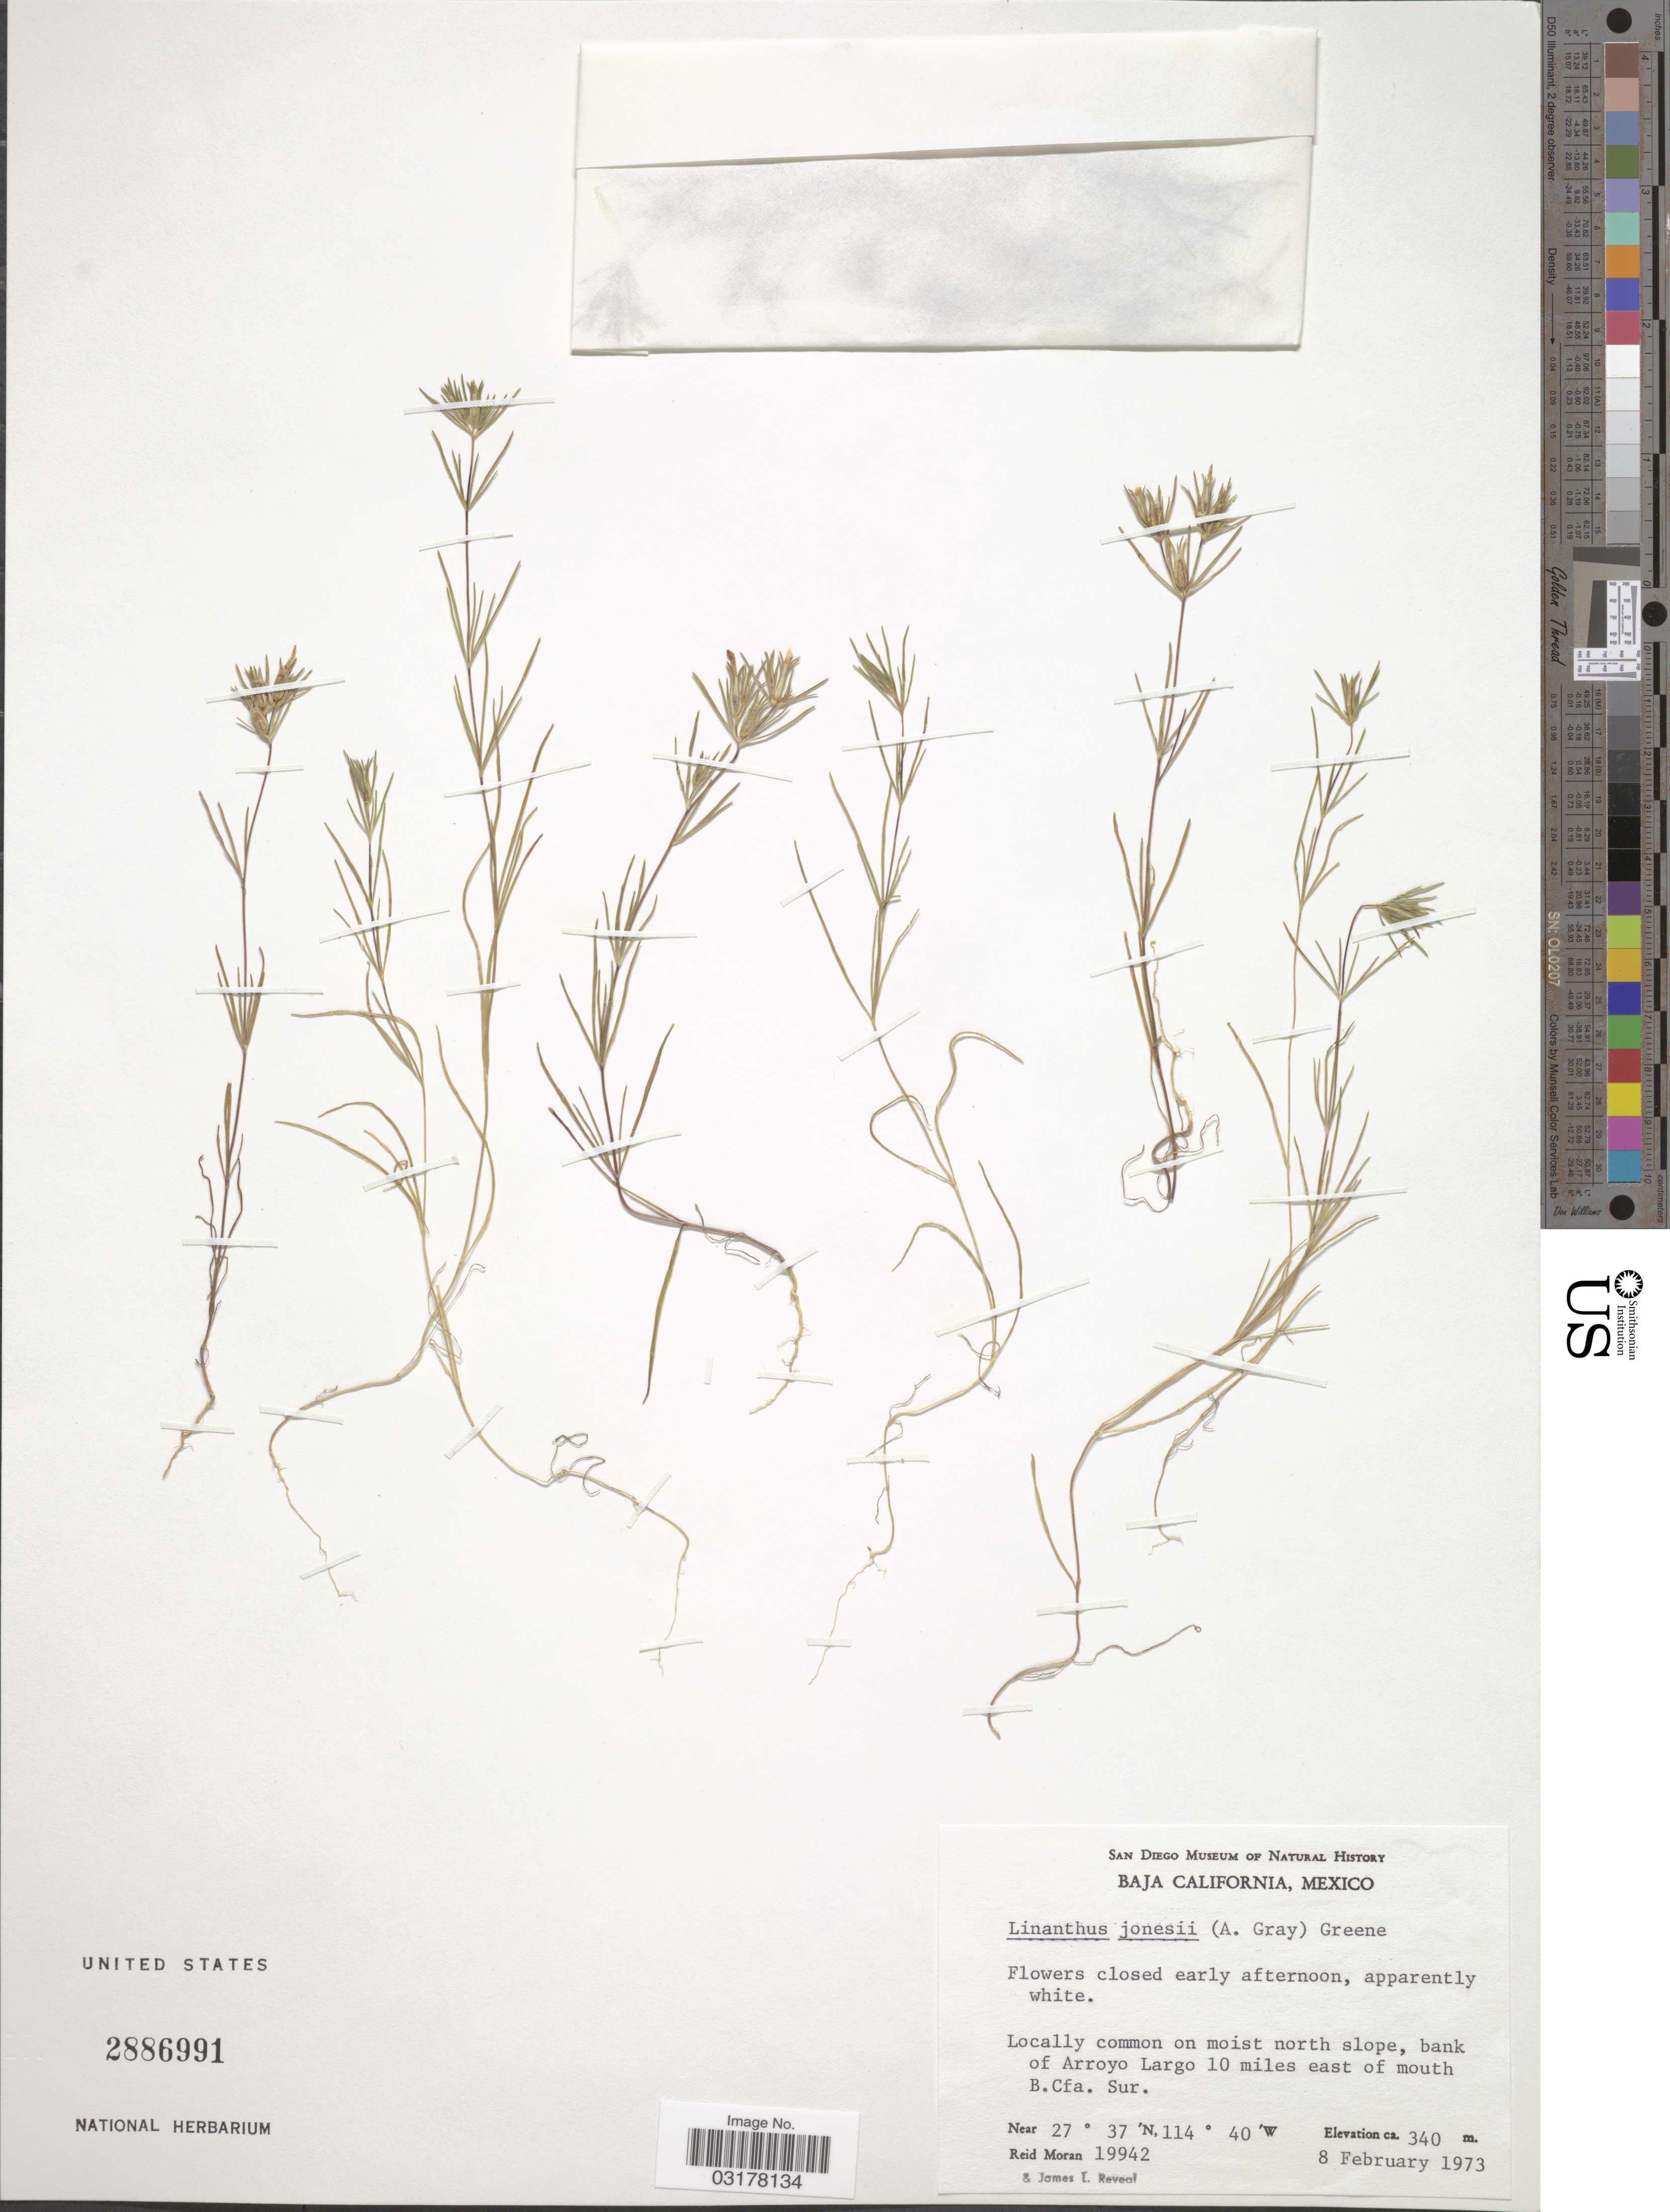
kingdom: Plantae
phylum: Tracheophyta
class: Magnoliopsida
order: Ericales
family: Polemoniaceae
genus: Linanthus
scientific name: Linanthus jonesii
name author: (A. Gray) Greene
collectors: R. Moran & J. L. Reveal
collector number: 19942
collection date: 1973-02-08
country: Mexico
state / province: Baja California Sur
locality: North slope, bank of Arroyo Largo 10 miles east of mouth B. Cfa. Sur.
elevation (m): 340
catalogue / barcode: US 2886991